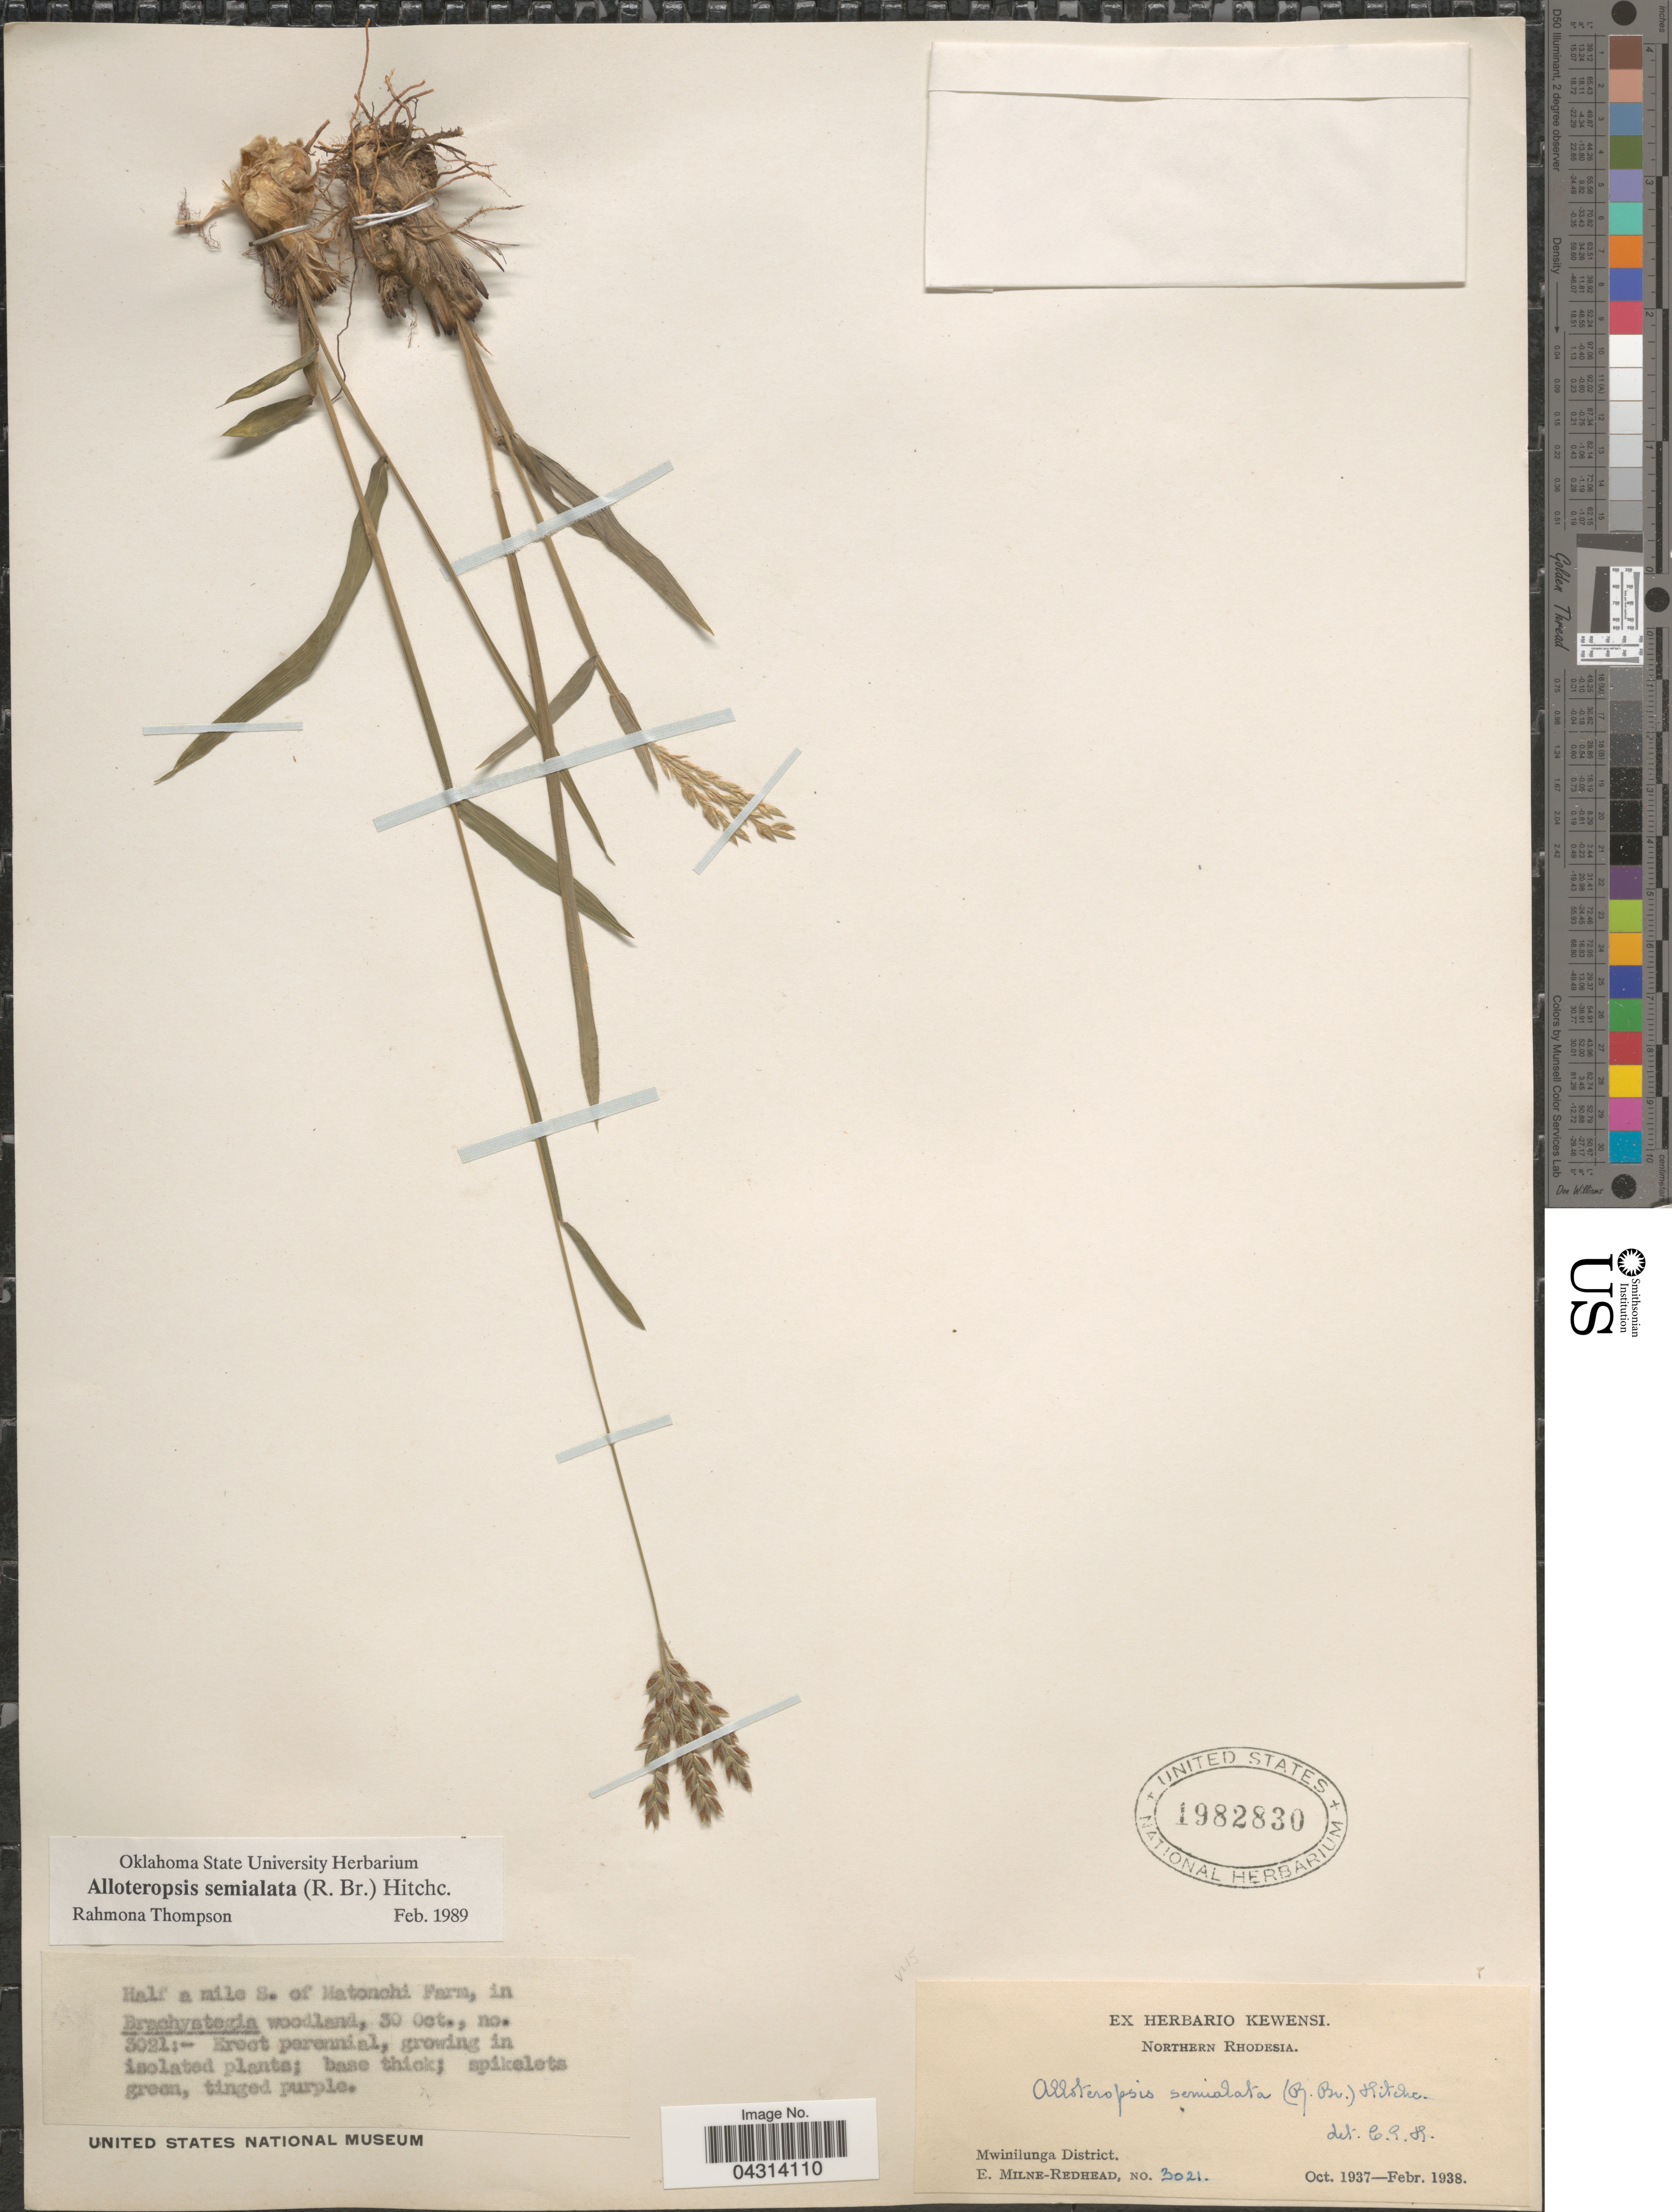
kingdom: Plantae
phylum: Tracheophyta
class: Liliopsida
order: Poales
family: Poaceae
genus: Alloteropsis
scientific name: Alloteropsis semialata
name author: (R. Br.) Hitchc.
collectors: E. W. Milne-Redhead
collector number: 3021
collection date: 1937-10-30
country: Zambia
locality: Half a mile S. of Matonchi Farm, in Brachystegia woodland. Mwinilunga District.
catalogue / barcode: US 1982830